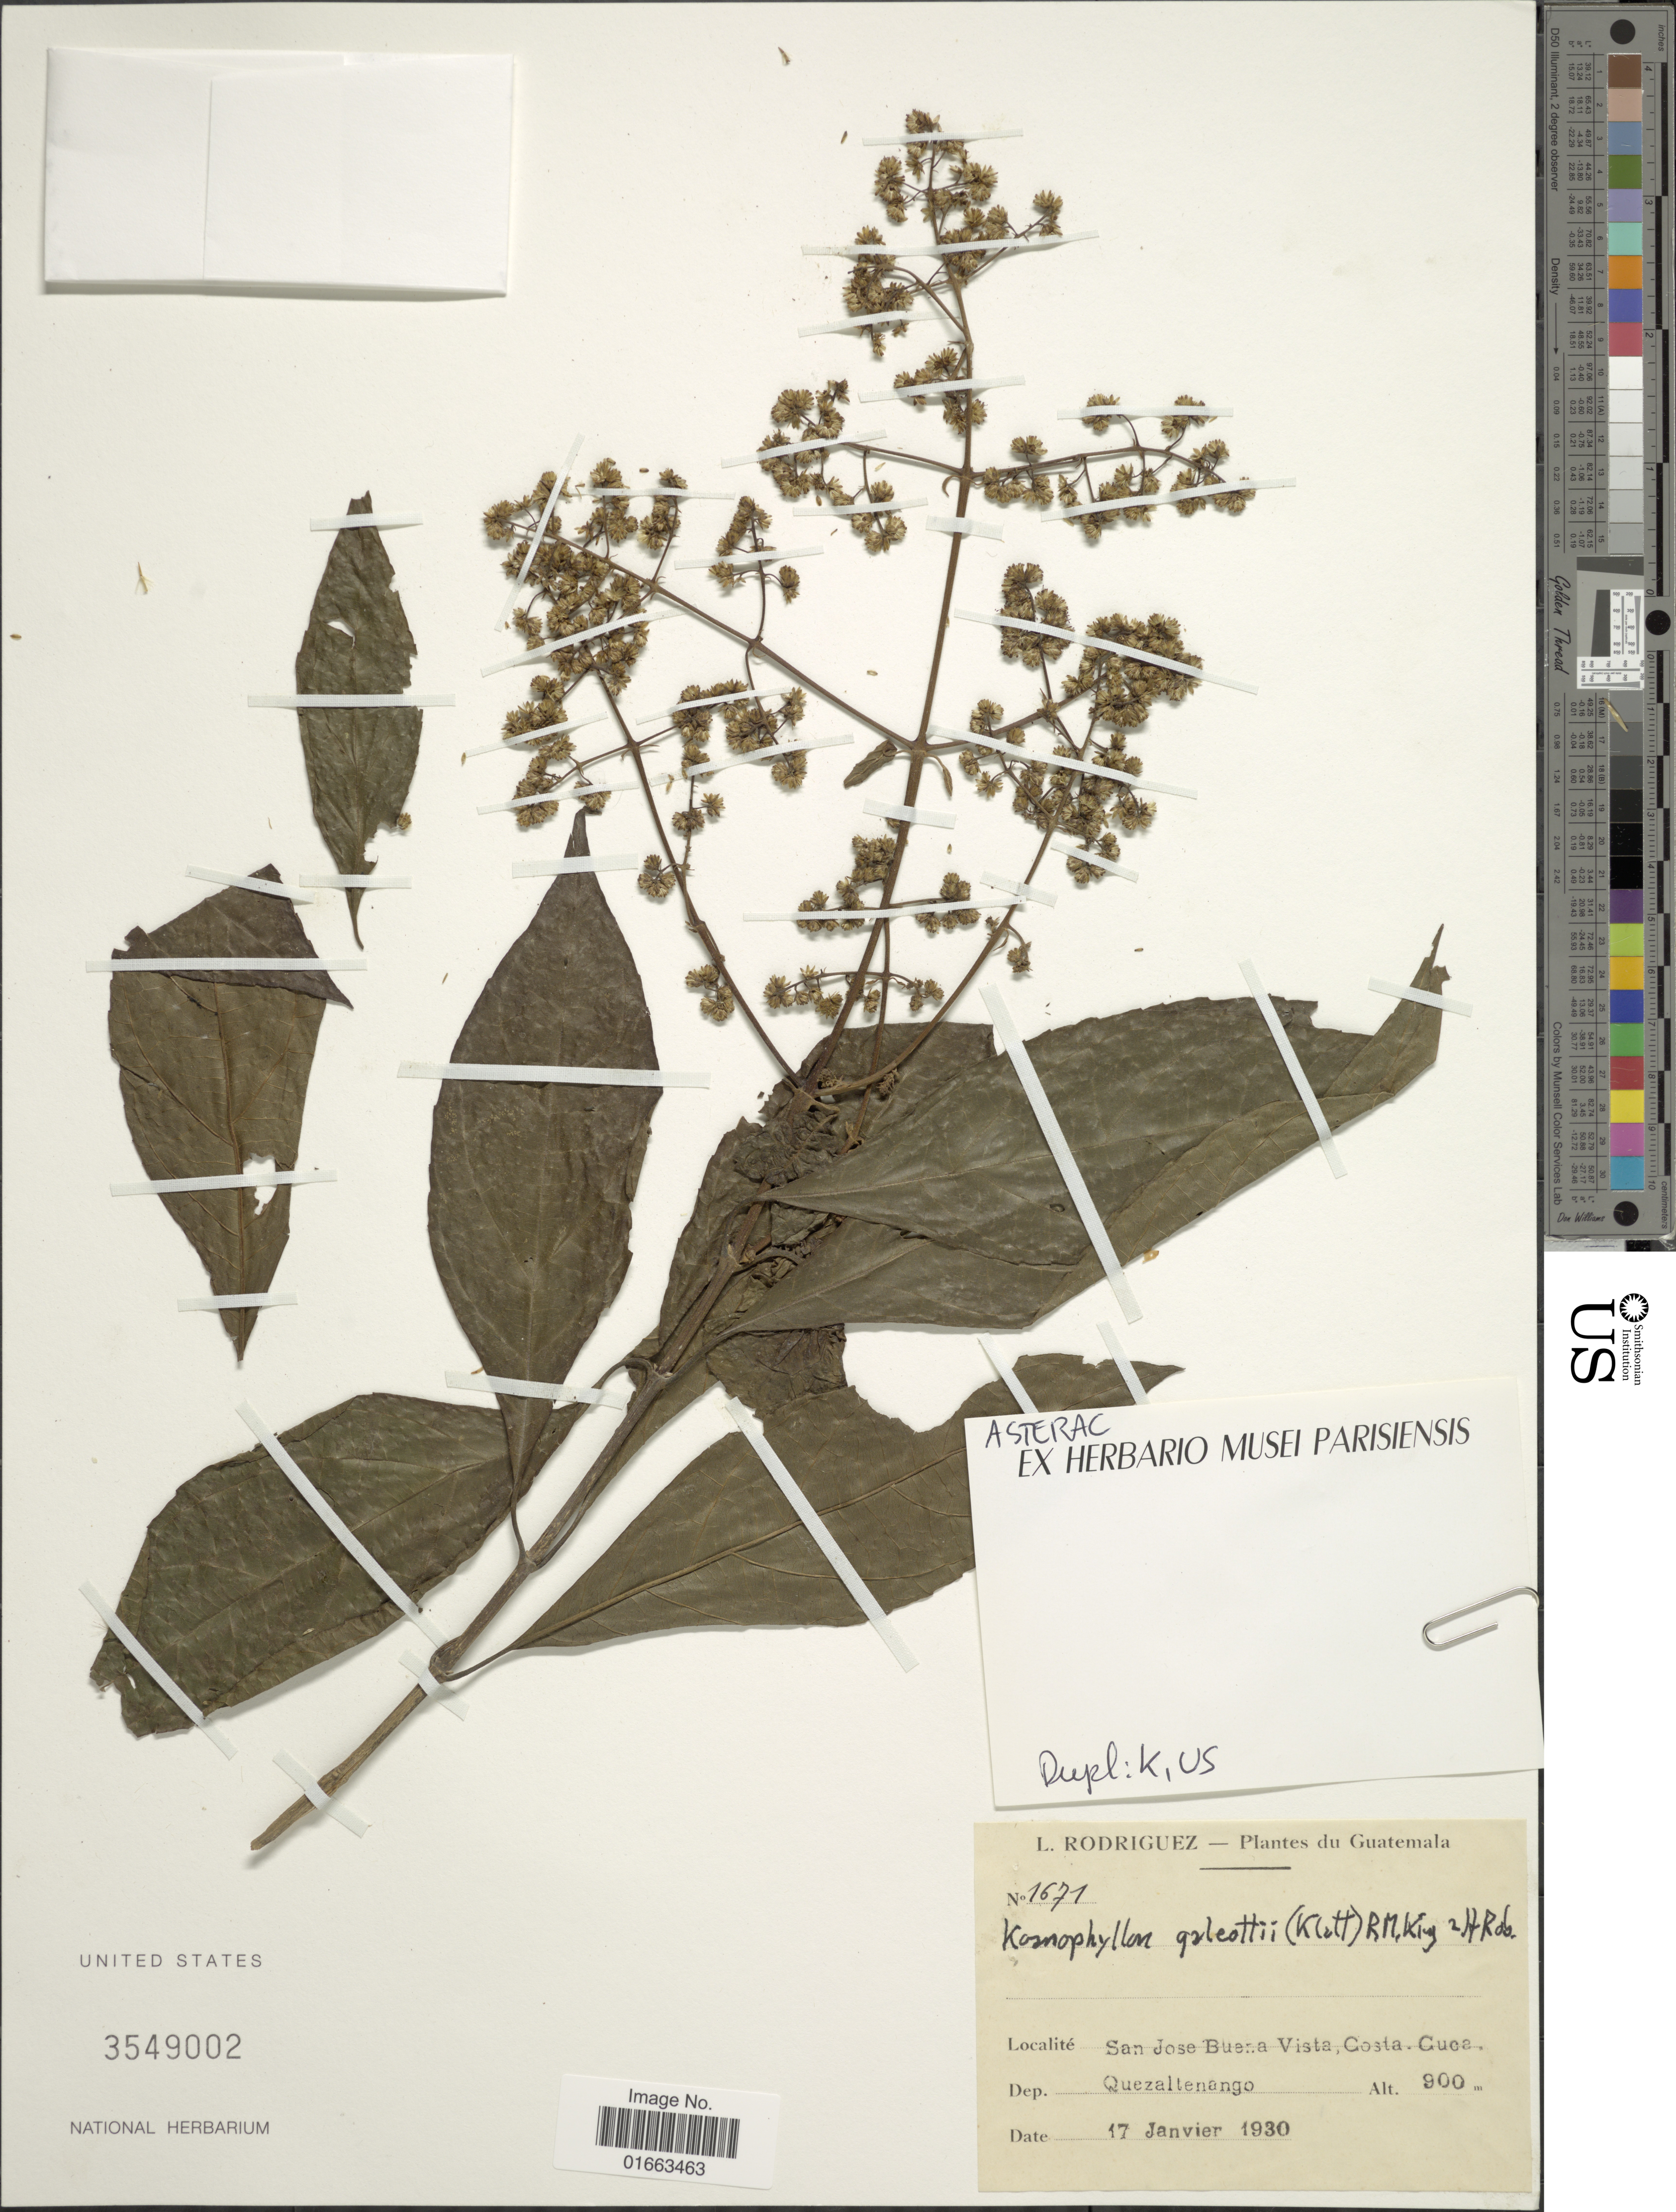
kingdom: Plantae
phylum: Tracheophyta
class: Magnoliopsida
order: Asterales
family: Asteraceae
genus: Koanophyllon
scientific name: Koanophyllon galeottii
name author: (B.L. Rob.) R.M. King & H. Rob.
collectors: L. Rodriguez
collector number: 1671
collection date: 1930-01-17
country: Guatemala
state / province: Quetzaltenango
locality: San Jose Buena Vista, Costa Cuca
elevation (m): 900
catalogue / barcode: US 3549002